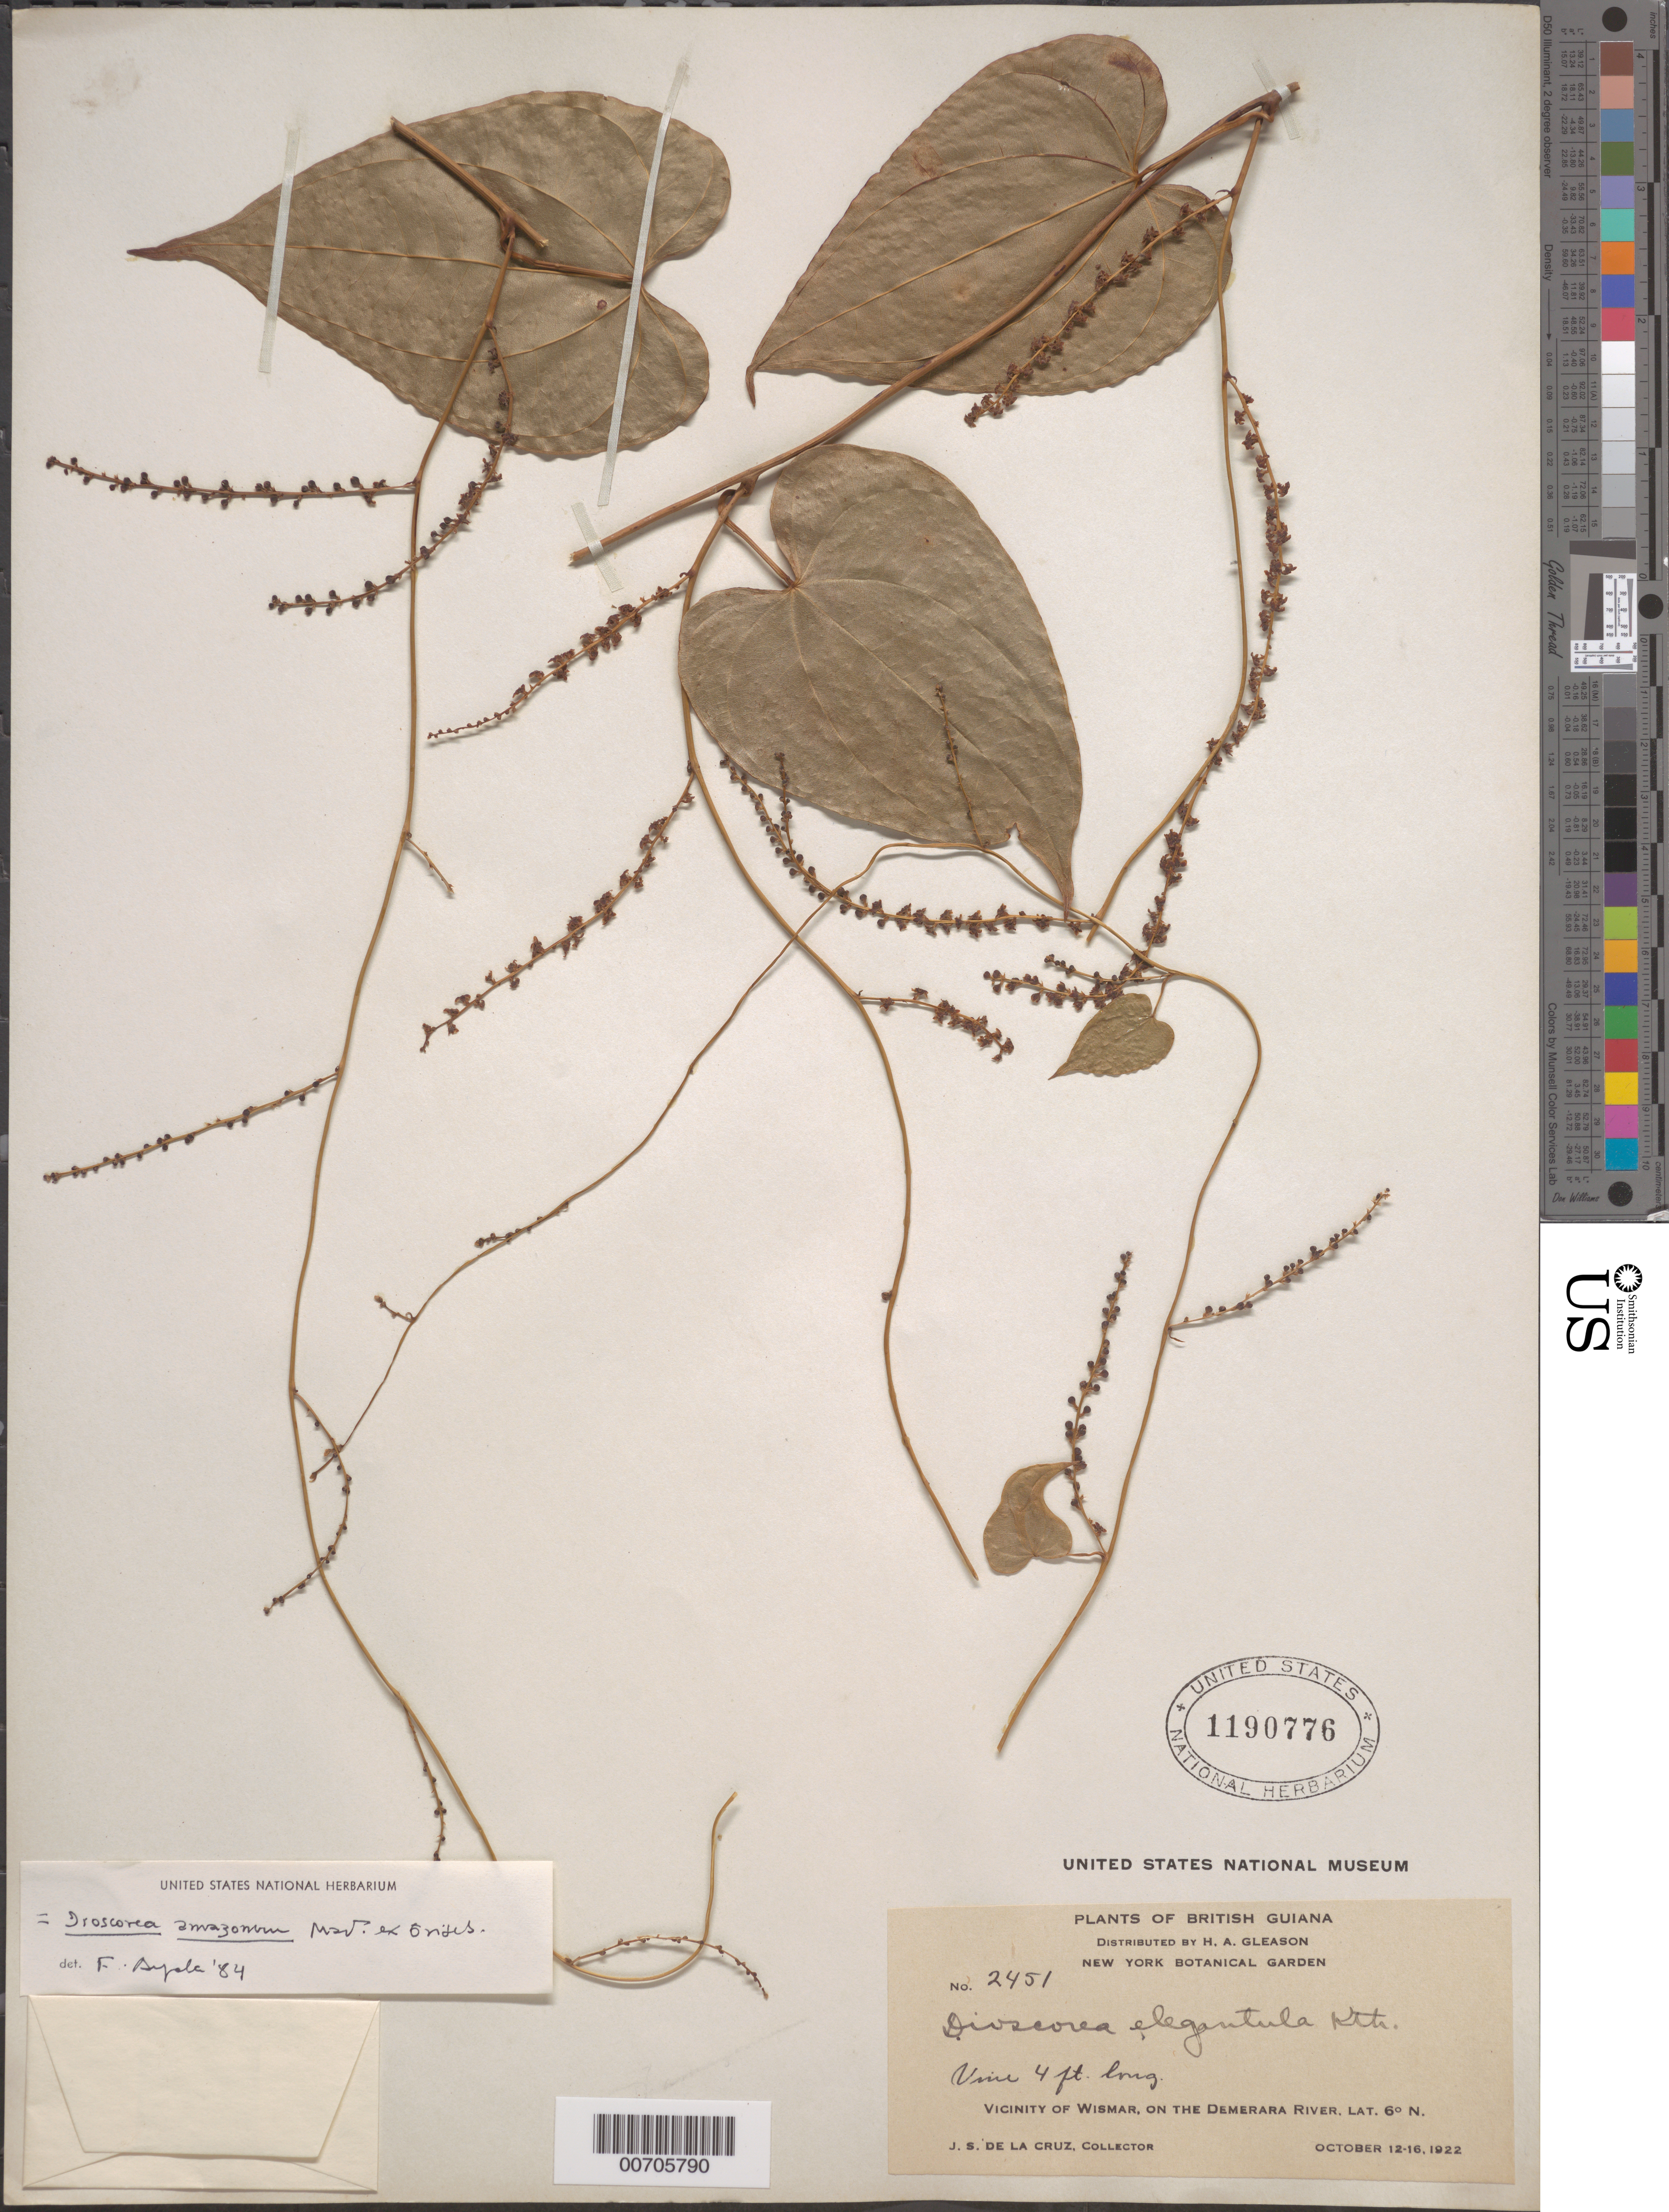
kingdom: Plantae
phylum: Tracheophyta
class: Liliopsida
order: Dioscoreales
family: Dioscoreaceae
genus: Dioscorea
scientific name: Dioscorea amazonum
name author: Mart. ex Griseb.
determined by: Ayala F., Franklin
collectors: J. S. de la Cruz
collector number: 2451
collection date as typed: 12-Oct-22 to 16-Oct-22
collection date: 1922-10-12/1922-10-16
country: Guyana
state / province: U. Demerara-Berbice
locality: Wismar vic., on the Demerara River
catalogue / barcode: US 1190776